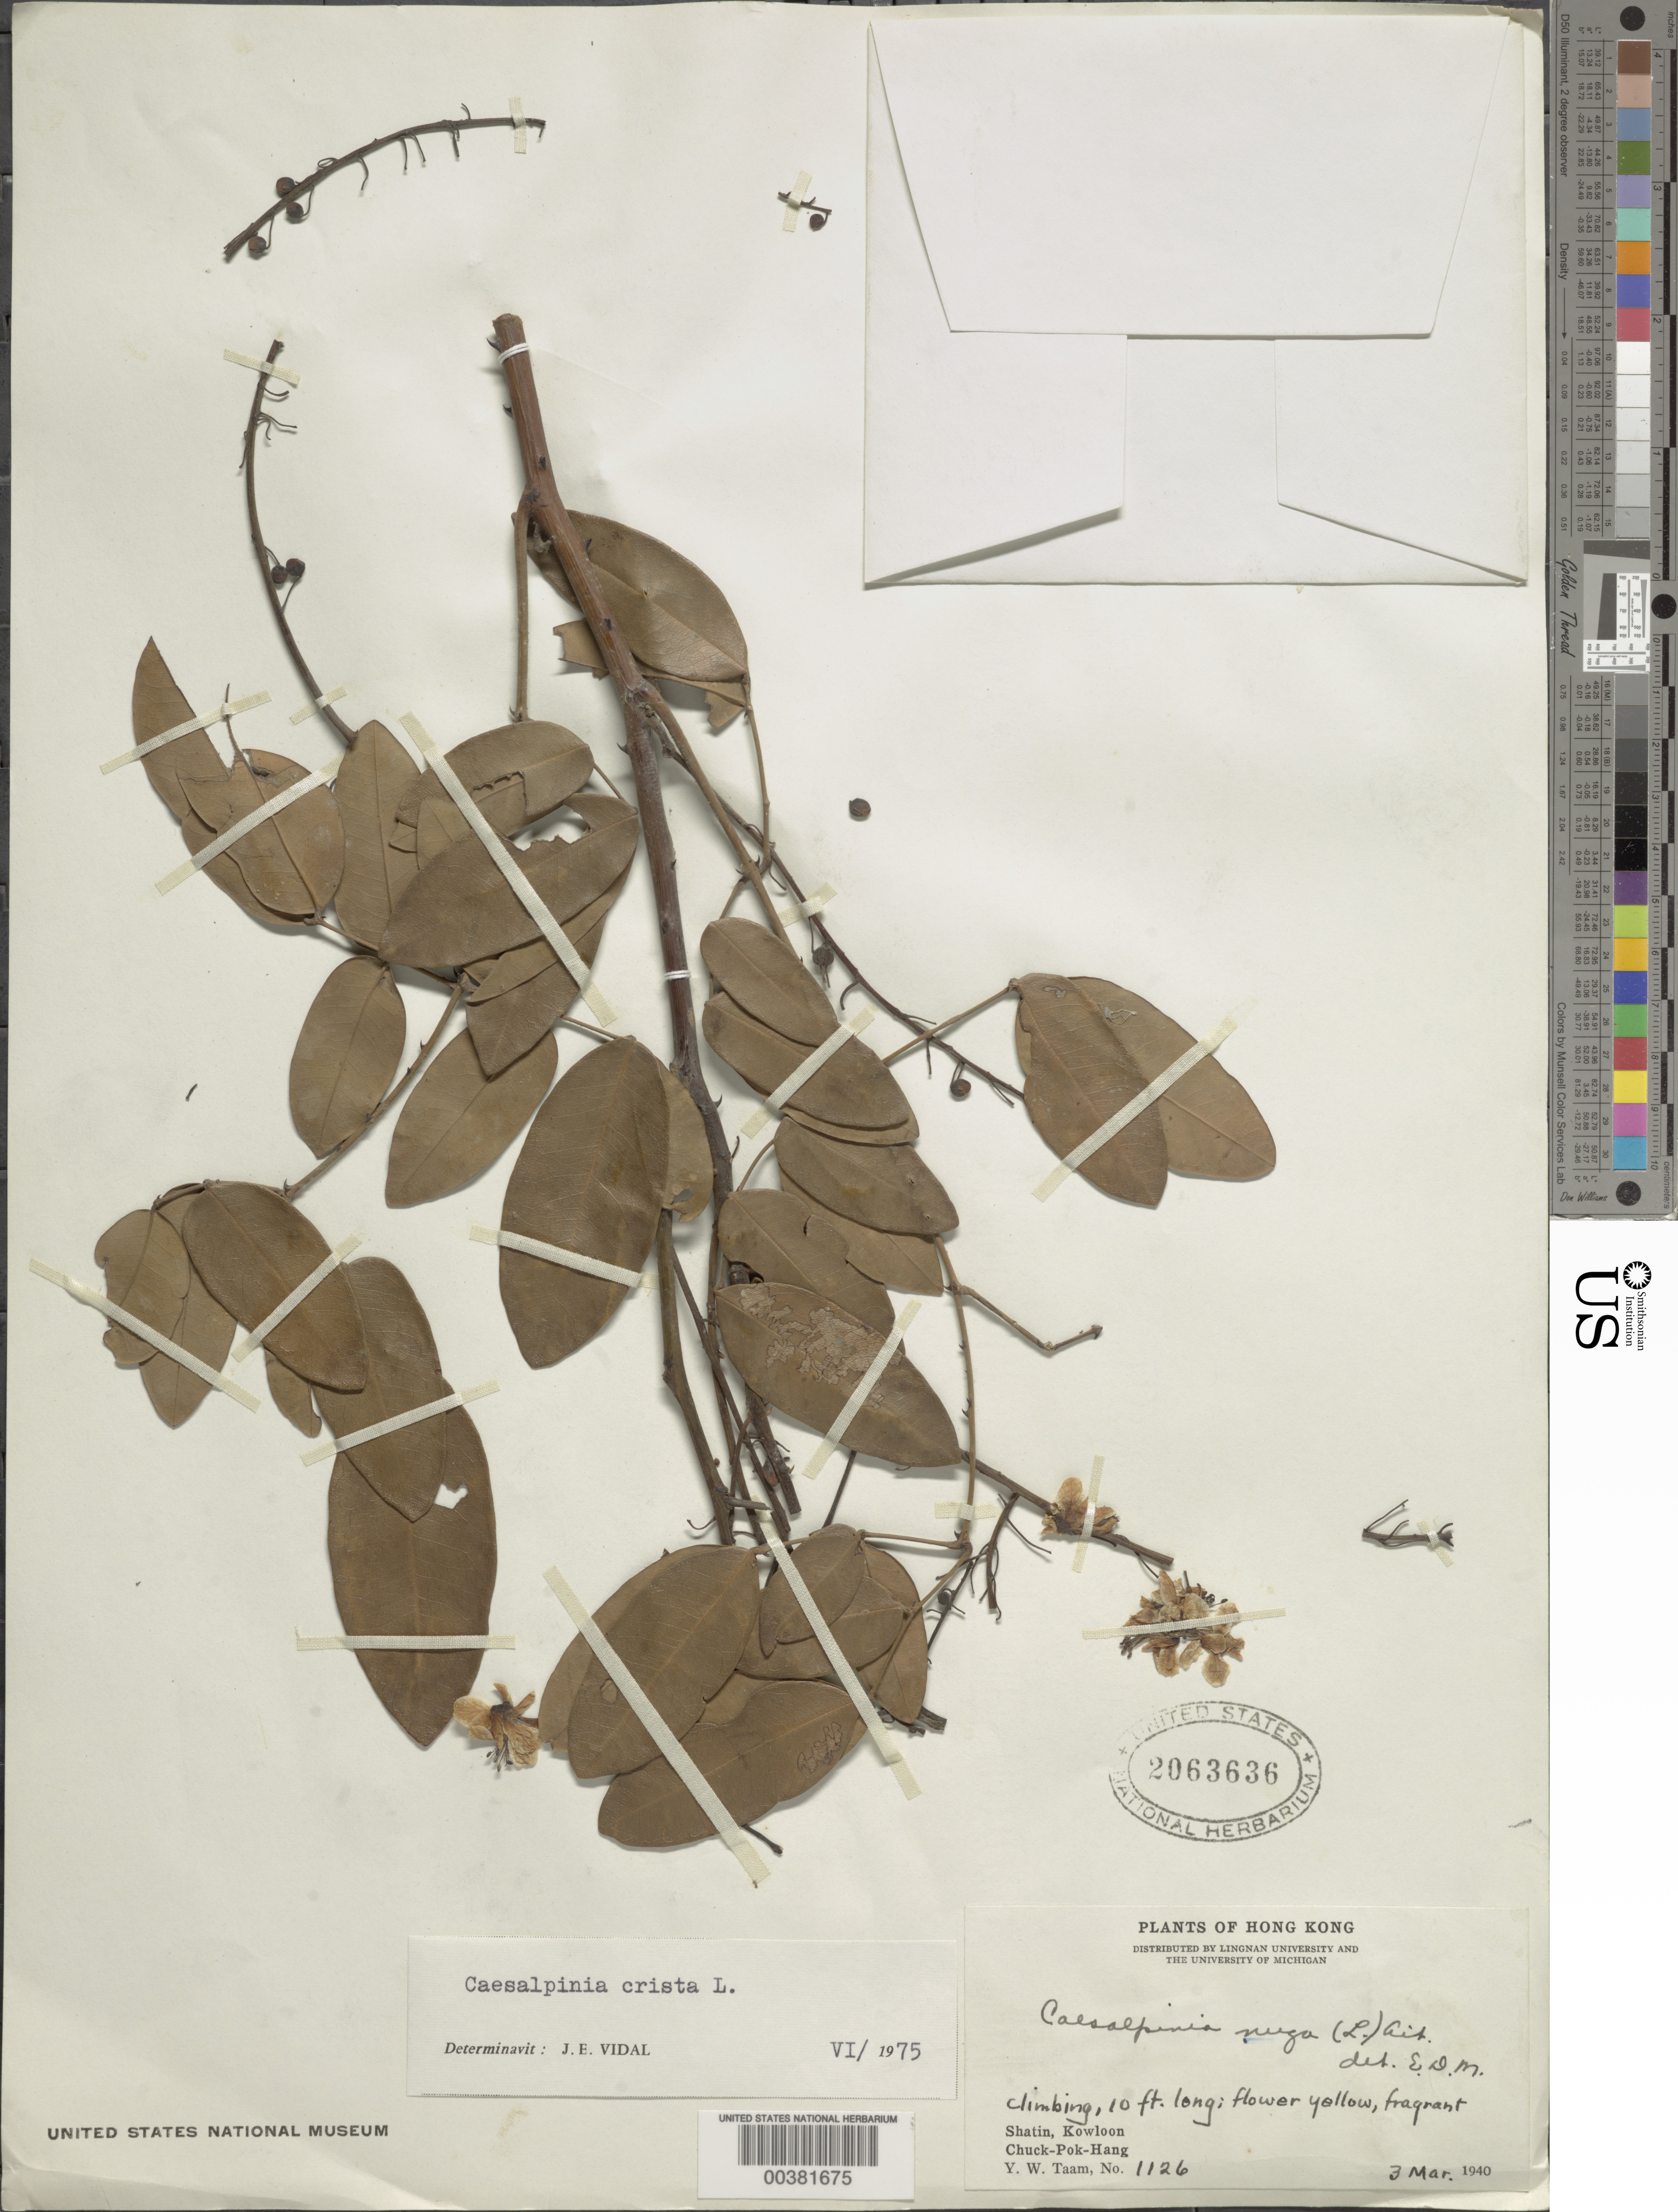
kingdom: Plantae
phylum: Tracheophyta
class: Magnoliopsida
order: Fabales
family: Fabaceae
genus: Ticanto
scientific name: Ticanto crista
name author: (L.) R. Clark & Gagnon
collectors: Y. W. Taam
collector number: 1126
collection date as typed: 03 Mar 1940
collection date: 1940-03-03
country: China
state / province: Hong Kong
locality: Shatin, kowloon, chuck-pok-hang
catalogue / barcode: US 2063636